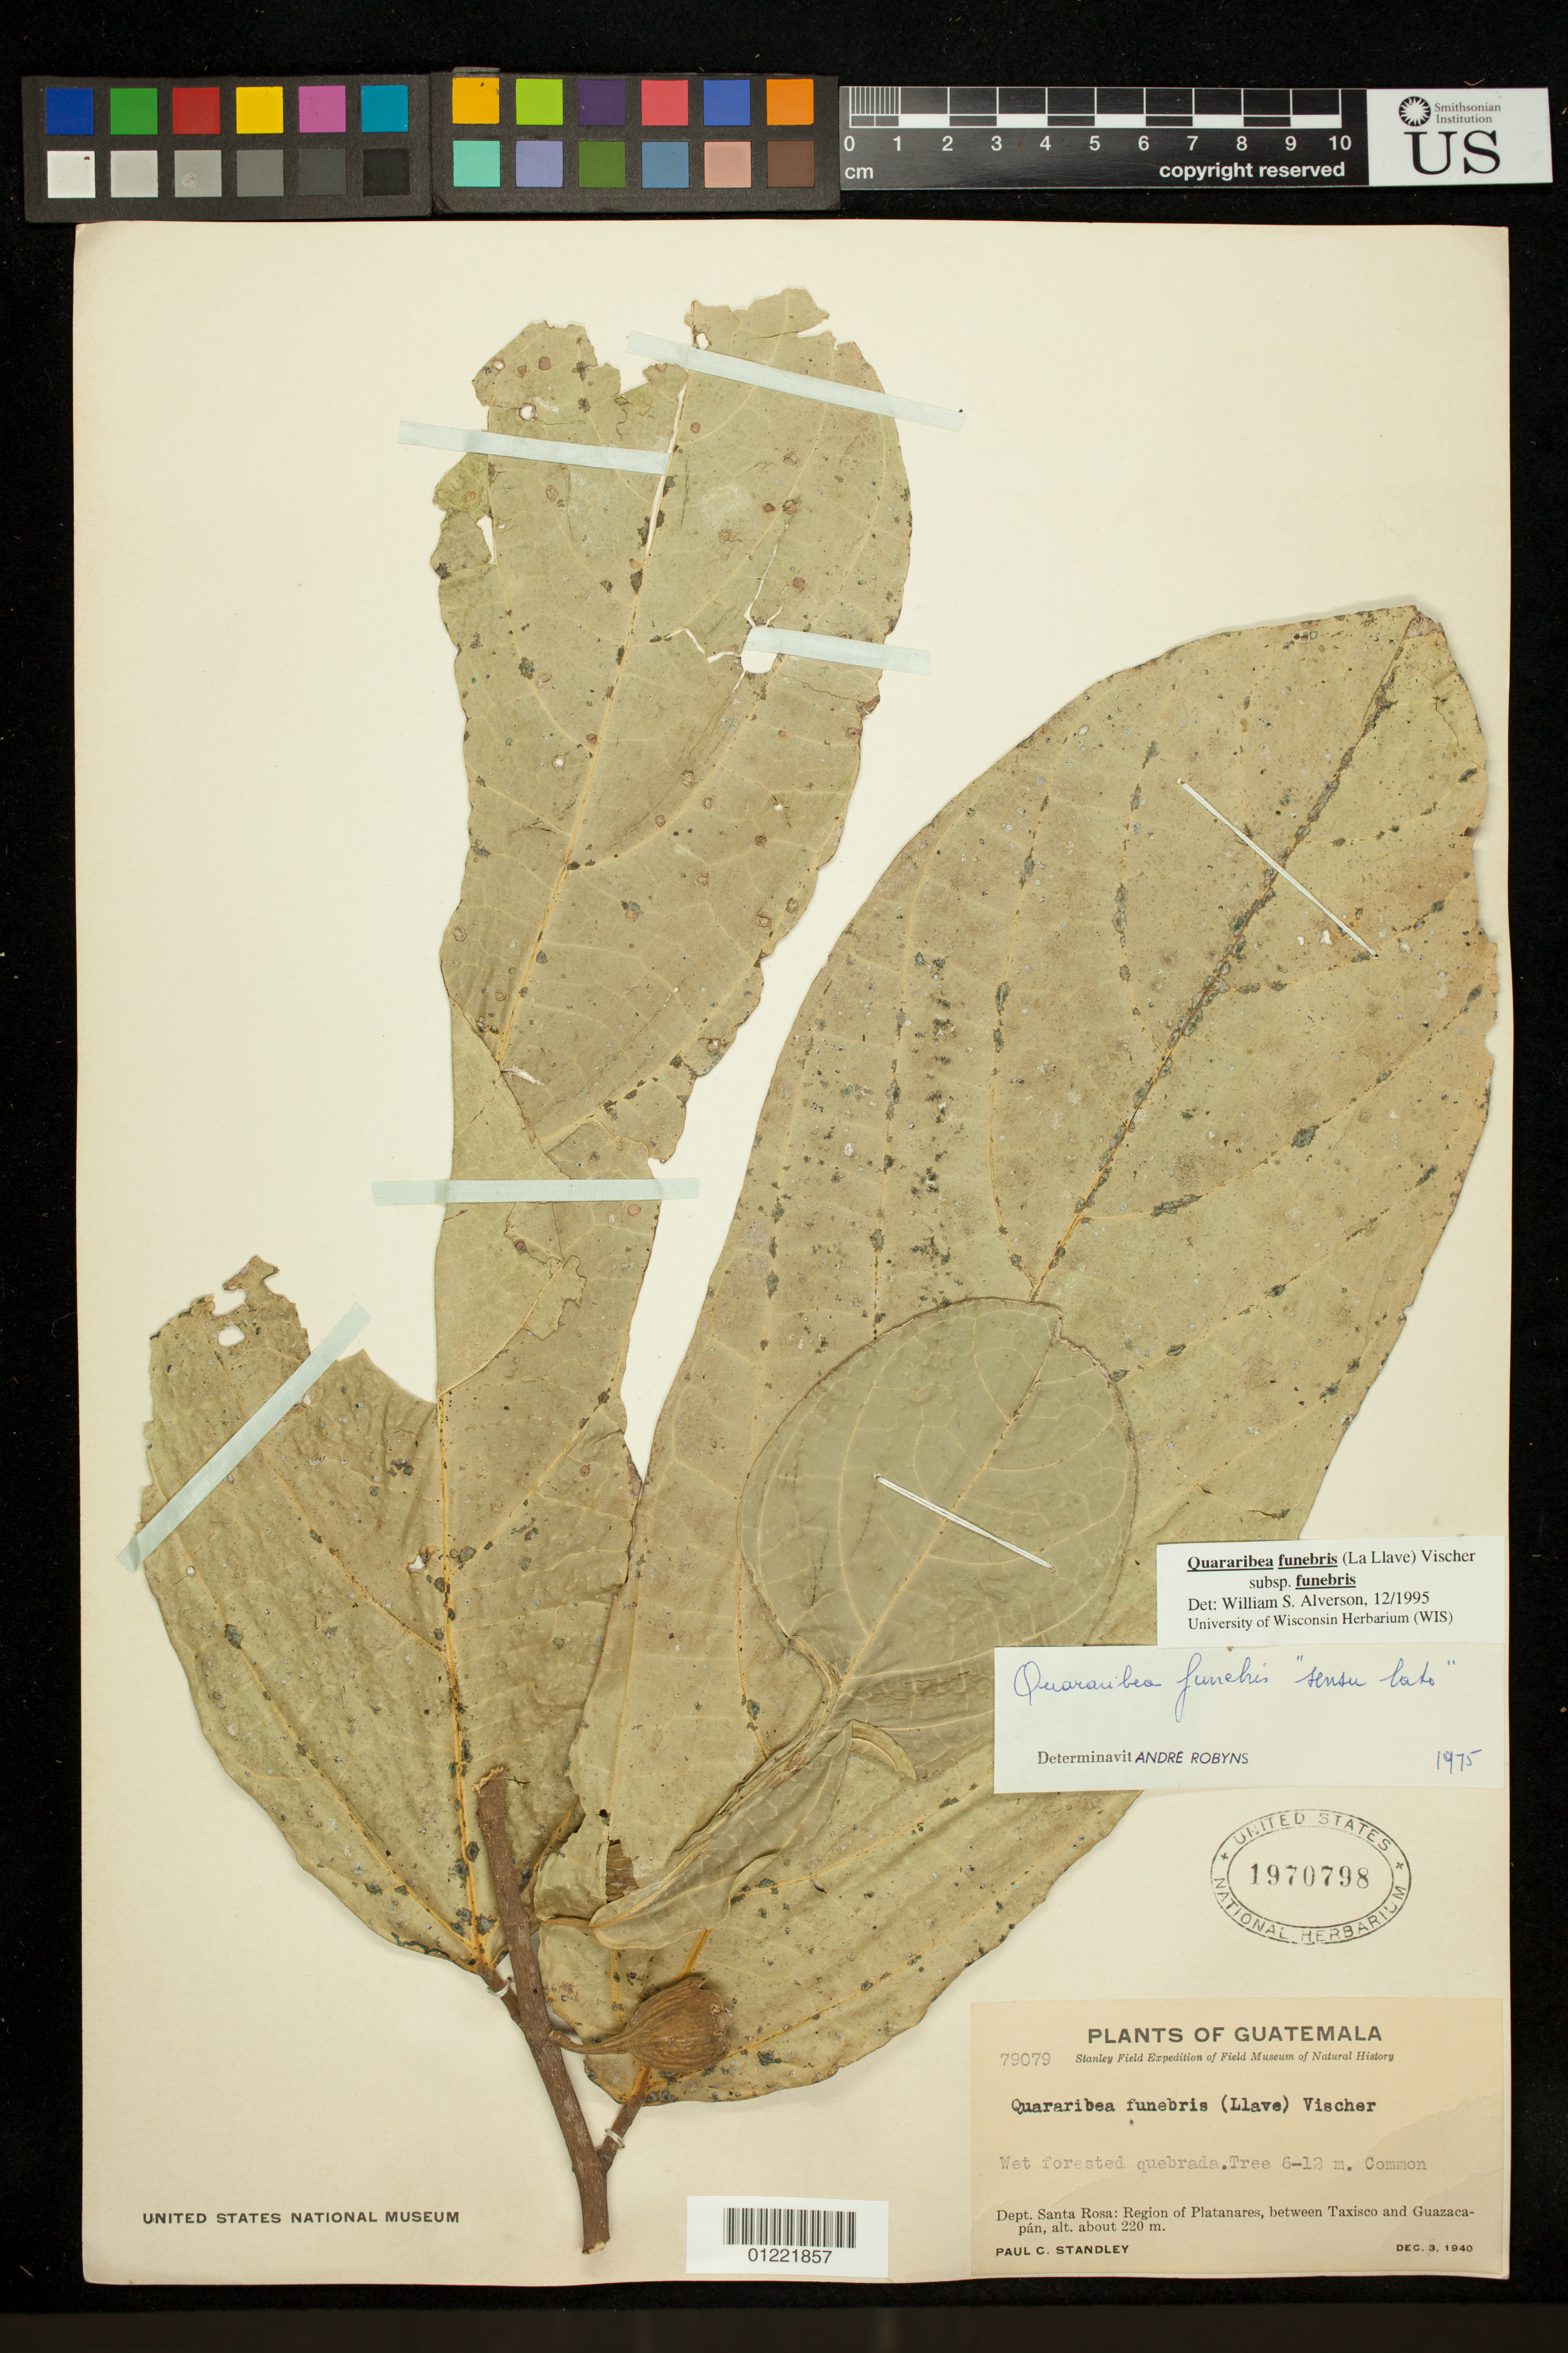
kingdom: Plantae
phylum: Tracheophyta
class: Magnoliopsida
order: Malvales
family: Malvaceae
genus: Quararibea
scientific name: Quararibea funebris subsp. funebris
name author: (La Llave) Vischer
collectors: P. C. Standley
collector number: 79079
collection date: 1940-12-03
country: Guatemala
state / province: Santa Rosa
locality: Region of Platanares, between Taxisco and Guazacapan.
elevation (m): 220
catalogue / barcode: US 1970798